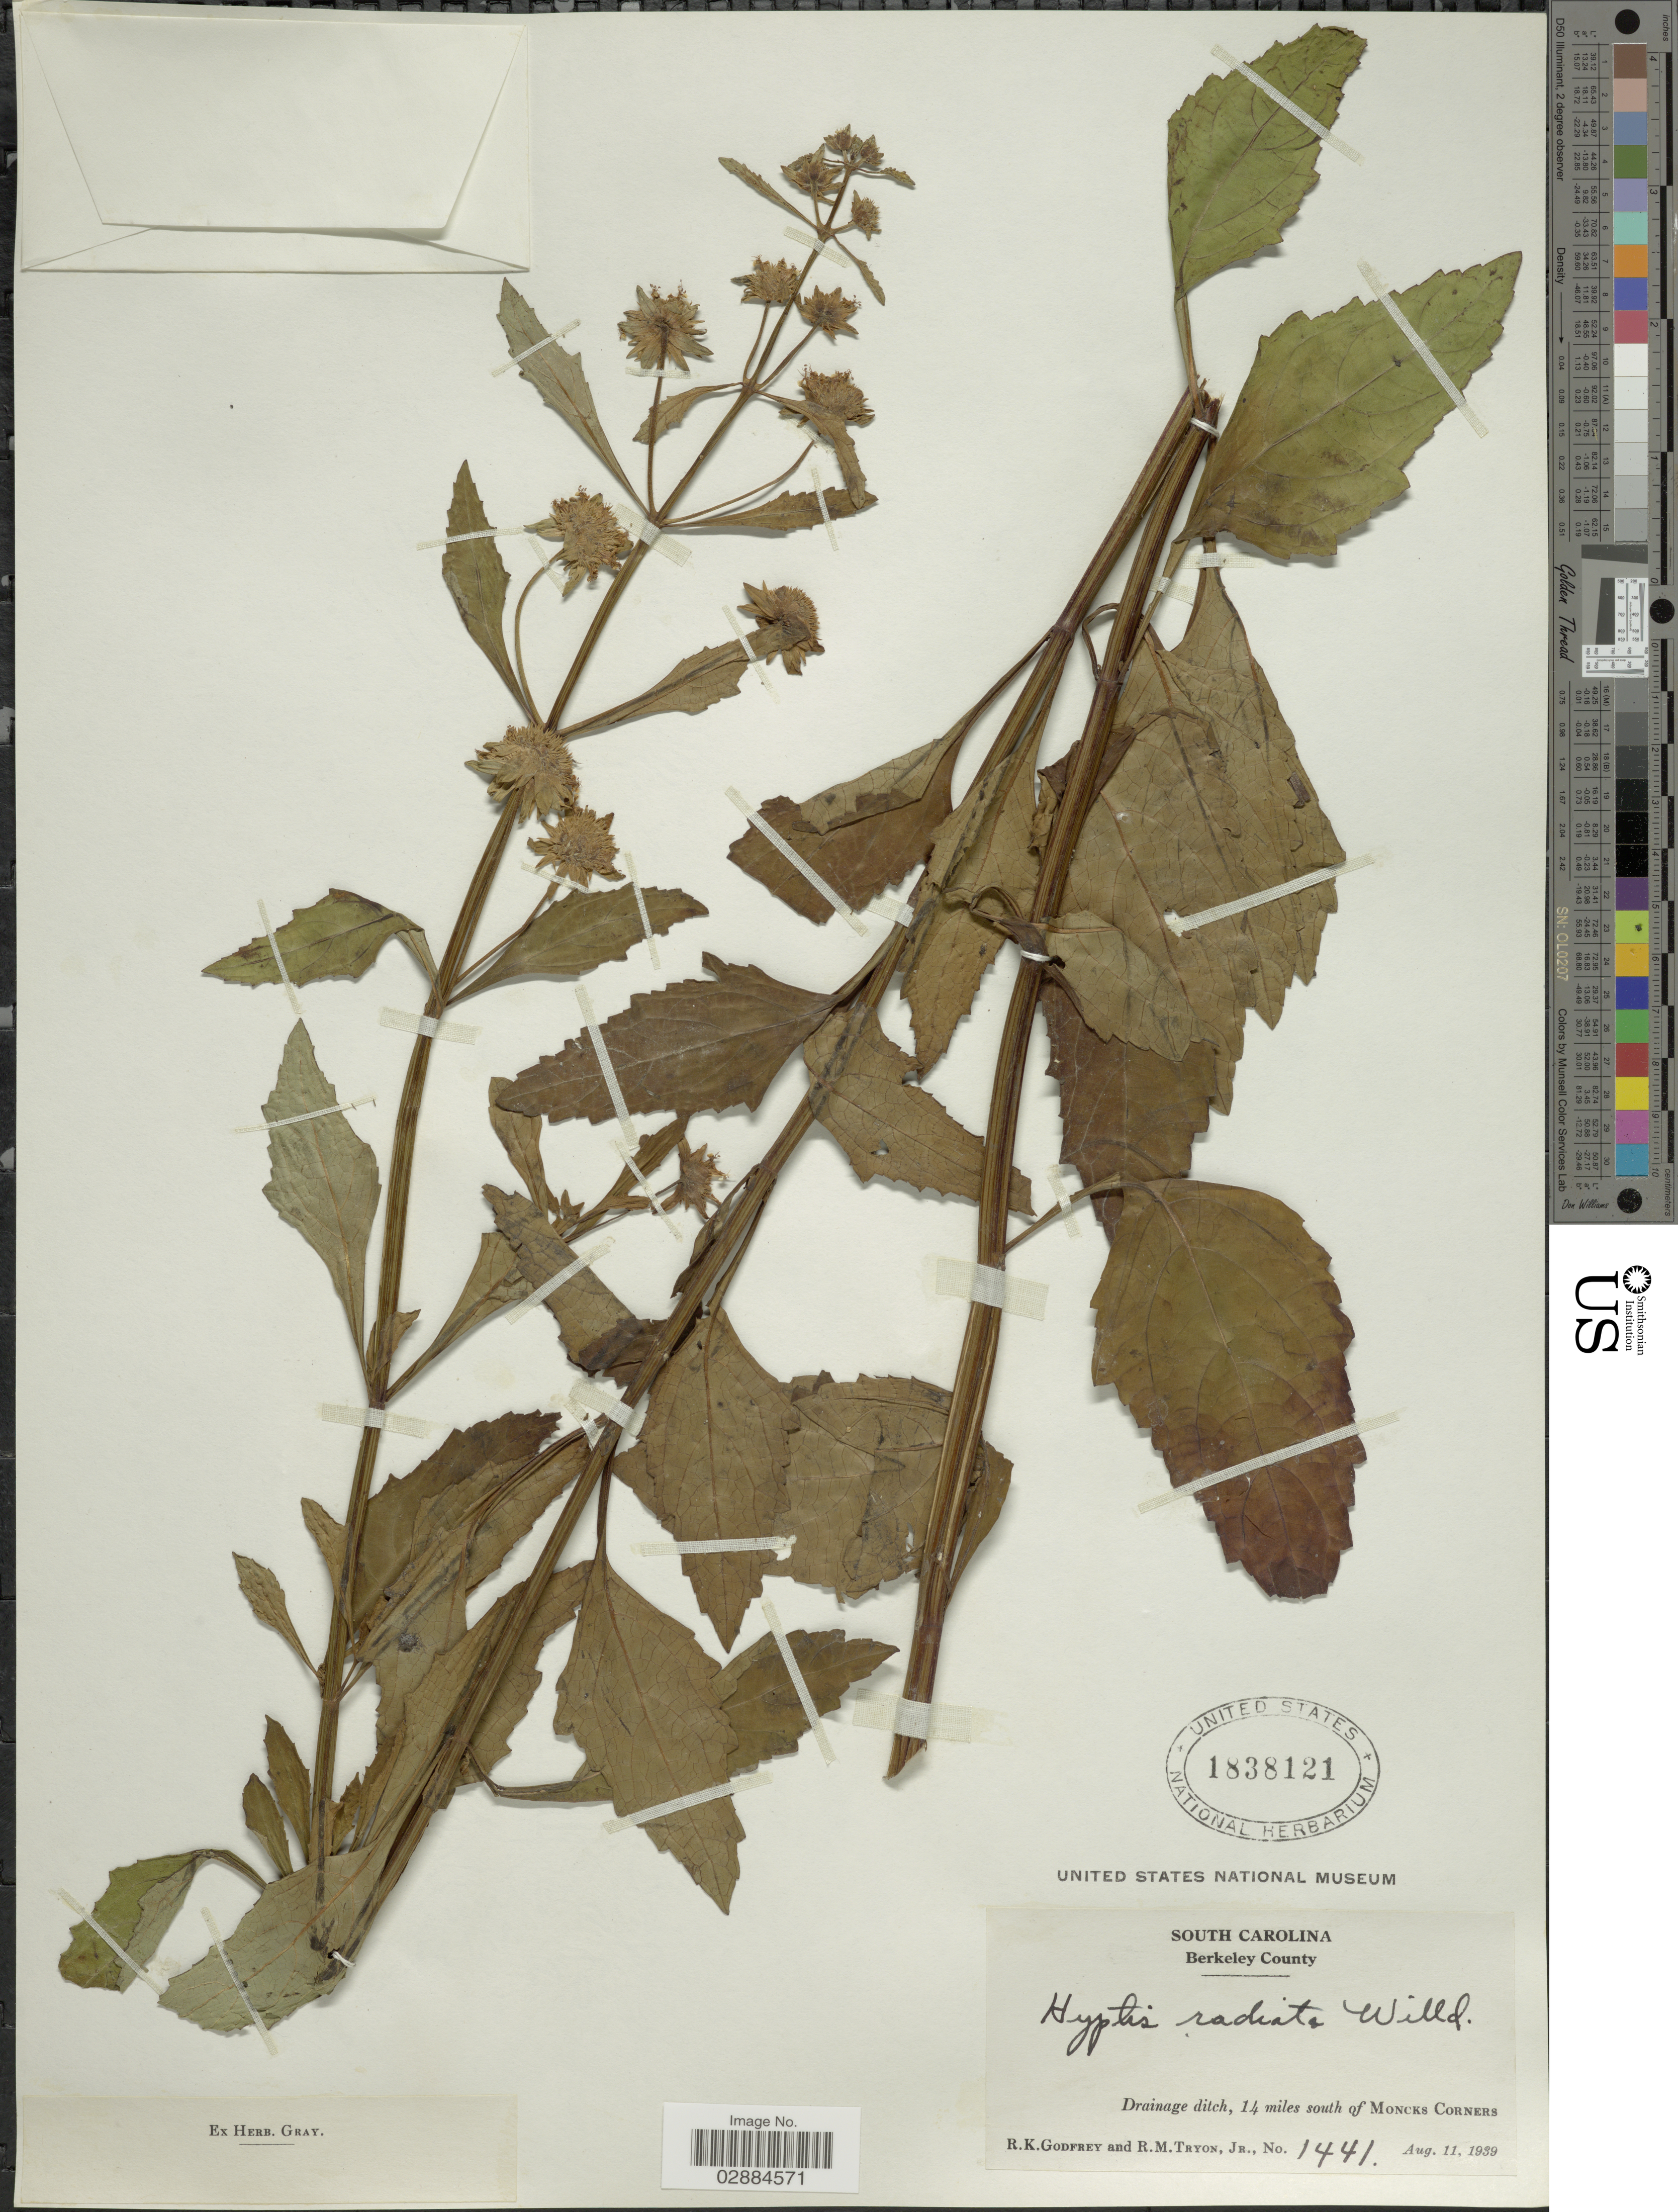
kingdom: Plantae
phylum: Tracheophyta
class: Magnoliopsida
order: Lamiales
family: Lamiaceae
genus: Hyptis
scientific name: Hyptis radiata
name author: Kunth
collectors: R. K. Godfrey & R. Tryon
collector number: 1441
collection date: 1939-08-11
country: United States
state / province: South Carolina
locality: Berkeley County, Drainage ditch, 14 miles south of Moncks Corners.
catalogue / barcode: US 1838121